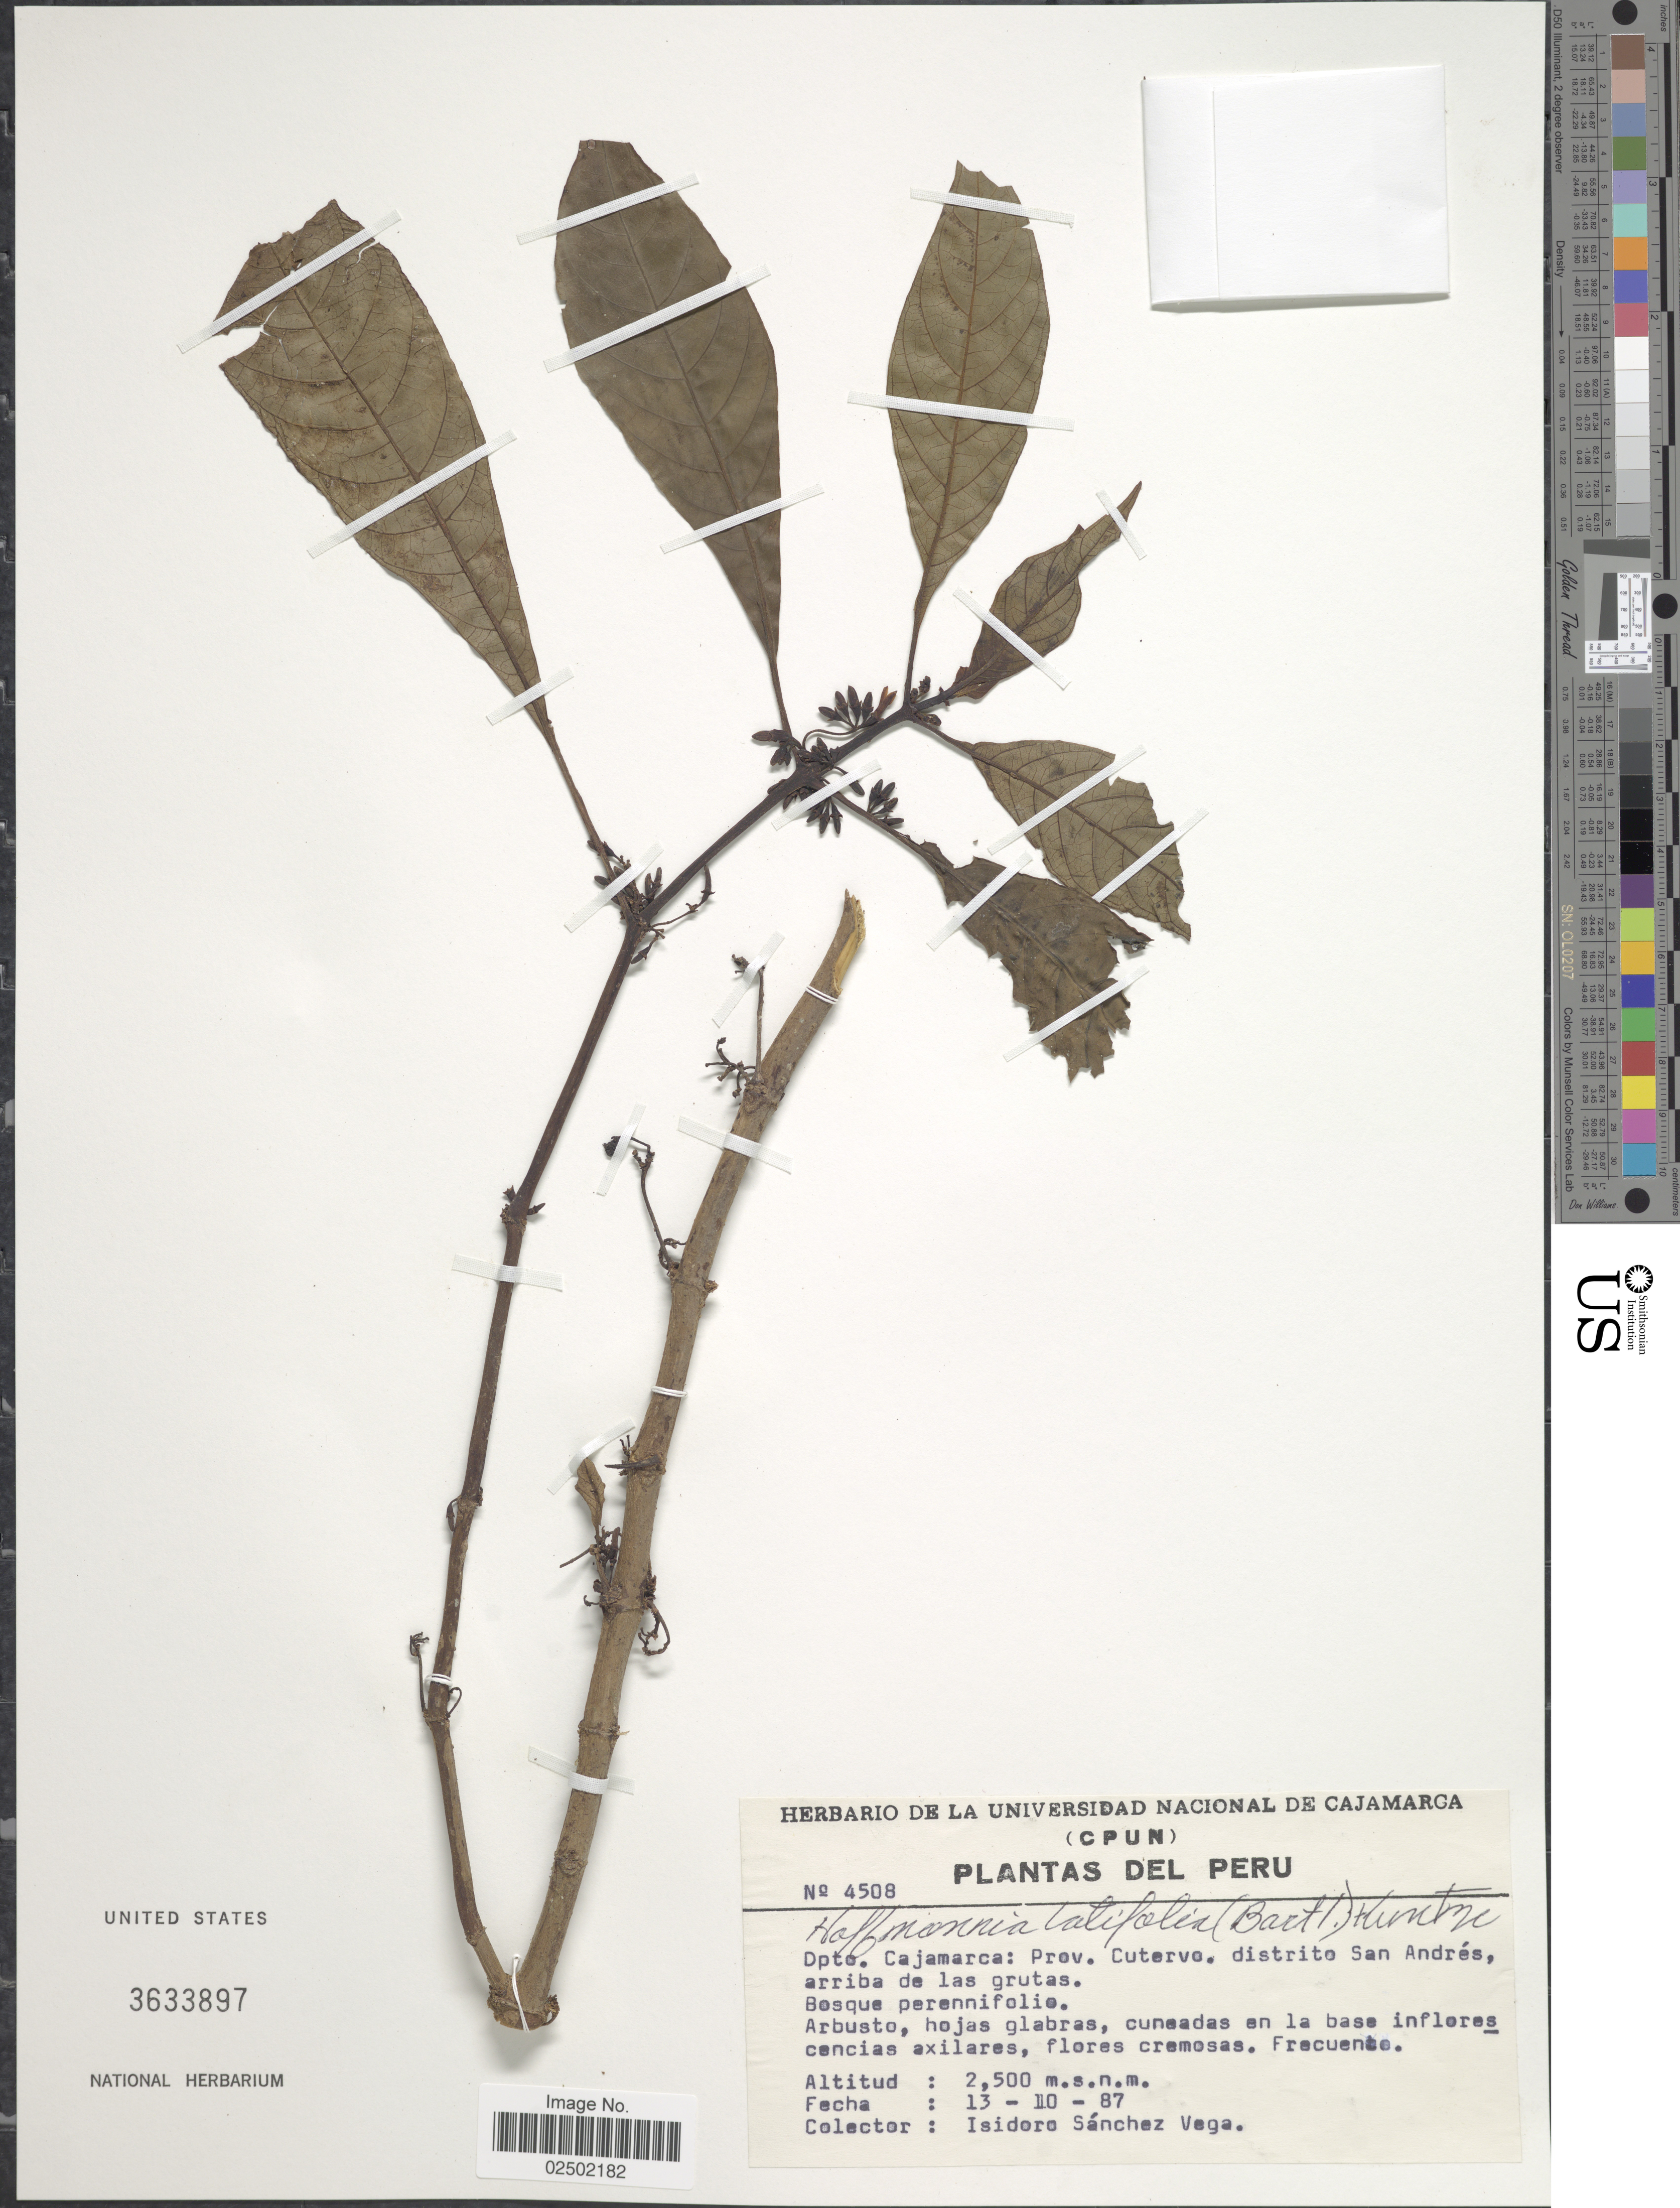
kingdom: Plantae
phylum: Tracheophyta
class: Magnoliopsida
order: Gentianales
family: Rubiaceae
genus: Hoffmannia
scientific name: Hoffmannia latifolia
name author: (Bartl.) Kuntze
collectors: I. M. Sánchez Vega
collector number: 4508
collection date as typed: Transcribed d/m/y: 13/10/87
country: Peru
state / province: Cajamarca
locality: Dpto. Cajamarca, Prov. Cutervo, distrito San Andres, arriba de las grutas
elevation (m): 2500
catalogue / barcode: US 3633897